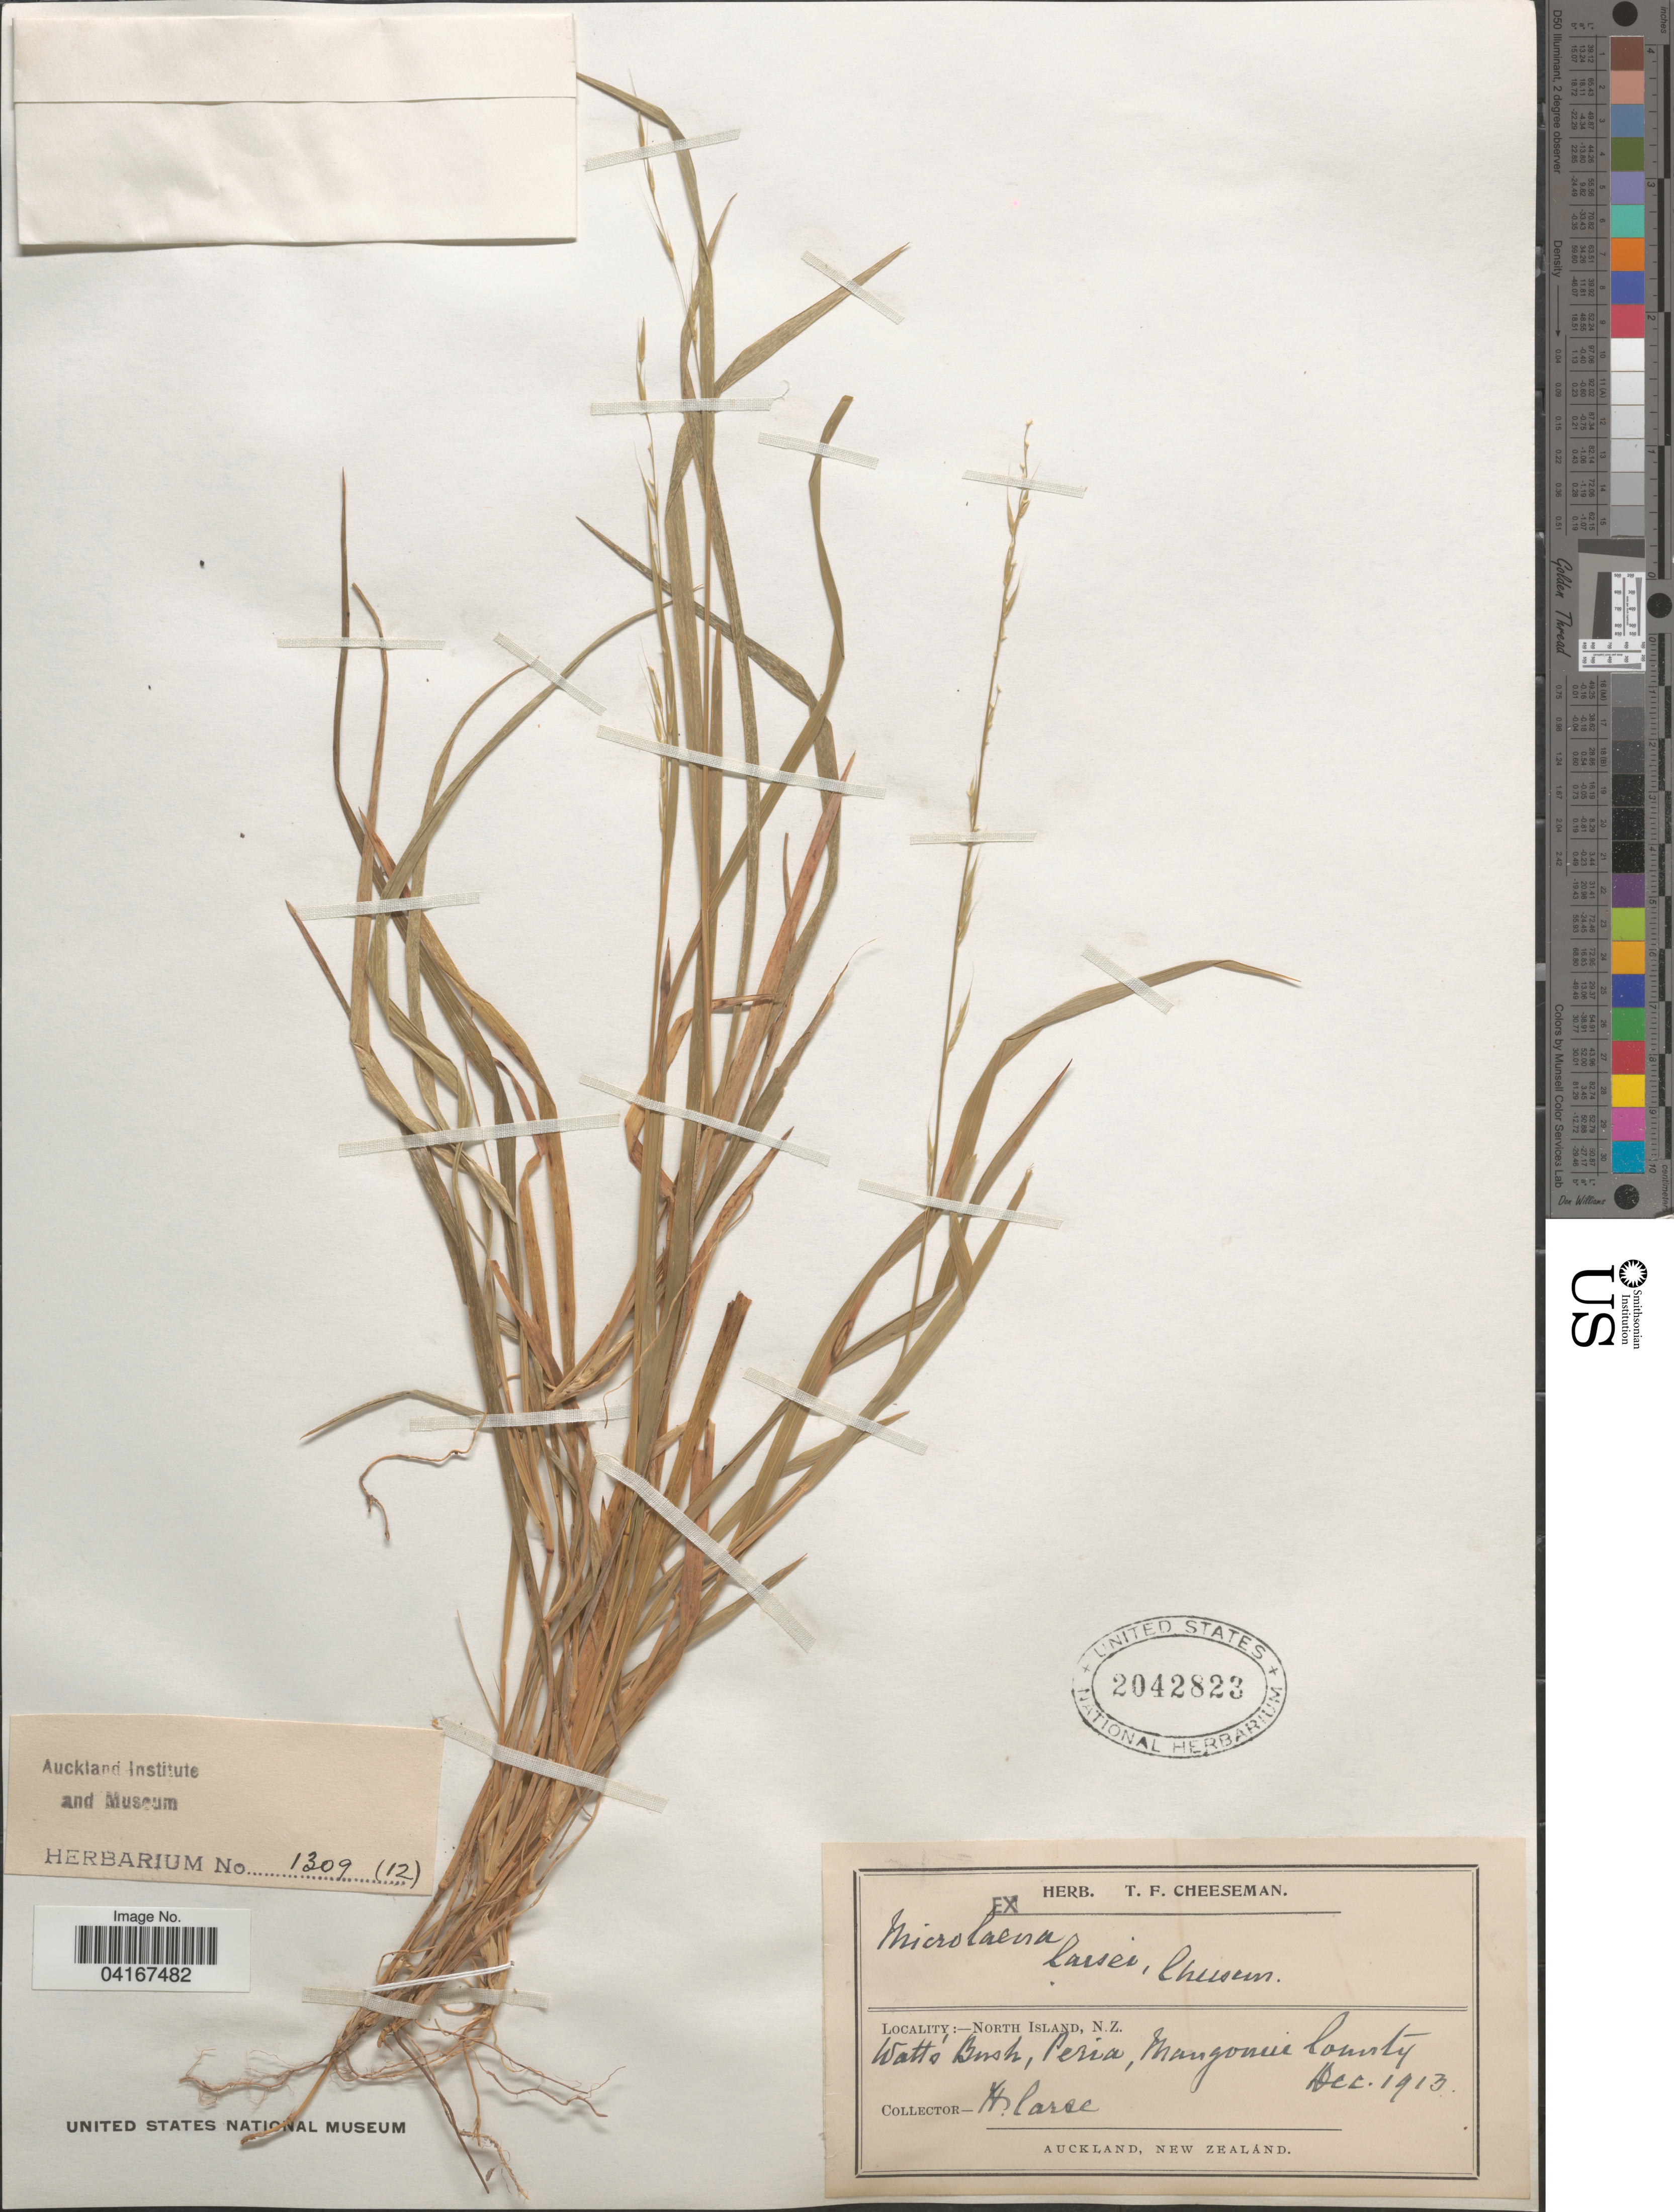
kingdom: Plantae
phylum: Tracheophyta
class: Liliopsida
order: Poales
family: Poaceae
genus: Microlaena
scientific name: Microlaena carsei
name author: Cheeseman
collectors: H. Carse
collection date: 1913-12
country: New Zealand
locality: North Island. Watt's Bush, Peria, Mangonui County.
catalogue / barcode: US 2042823